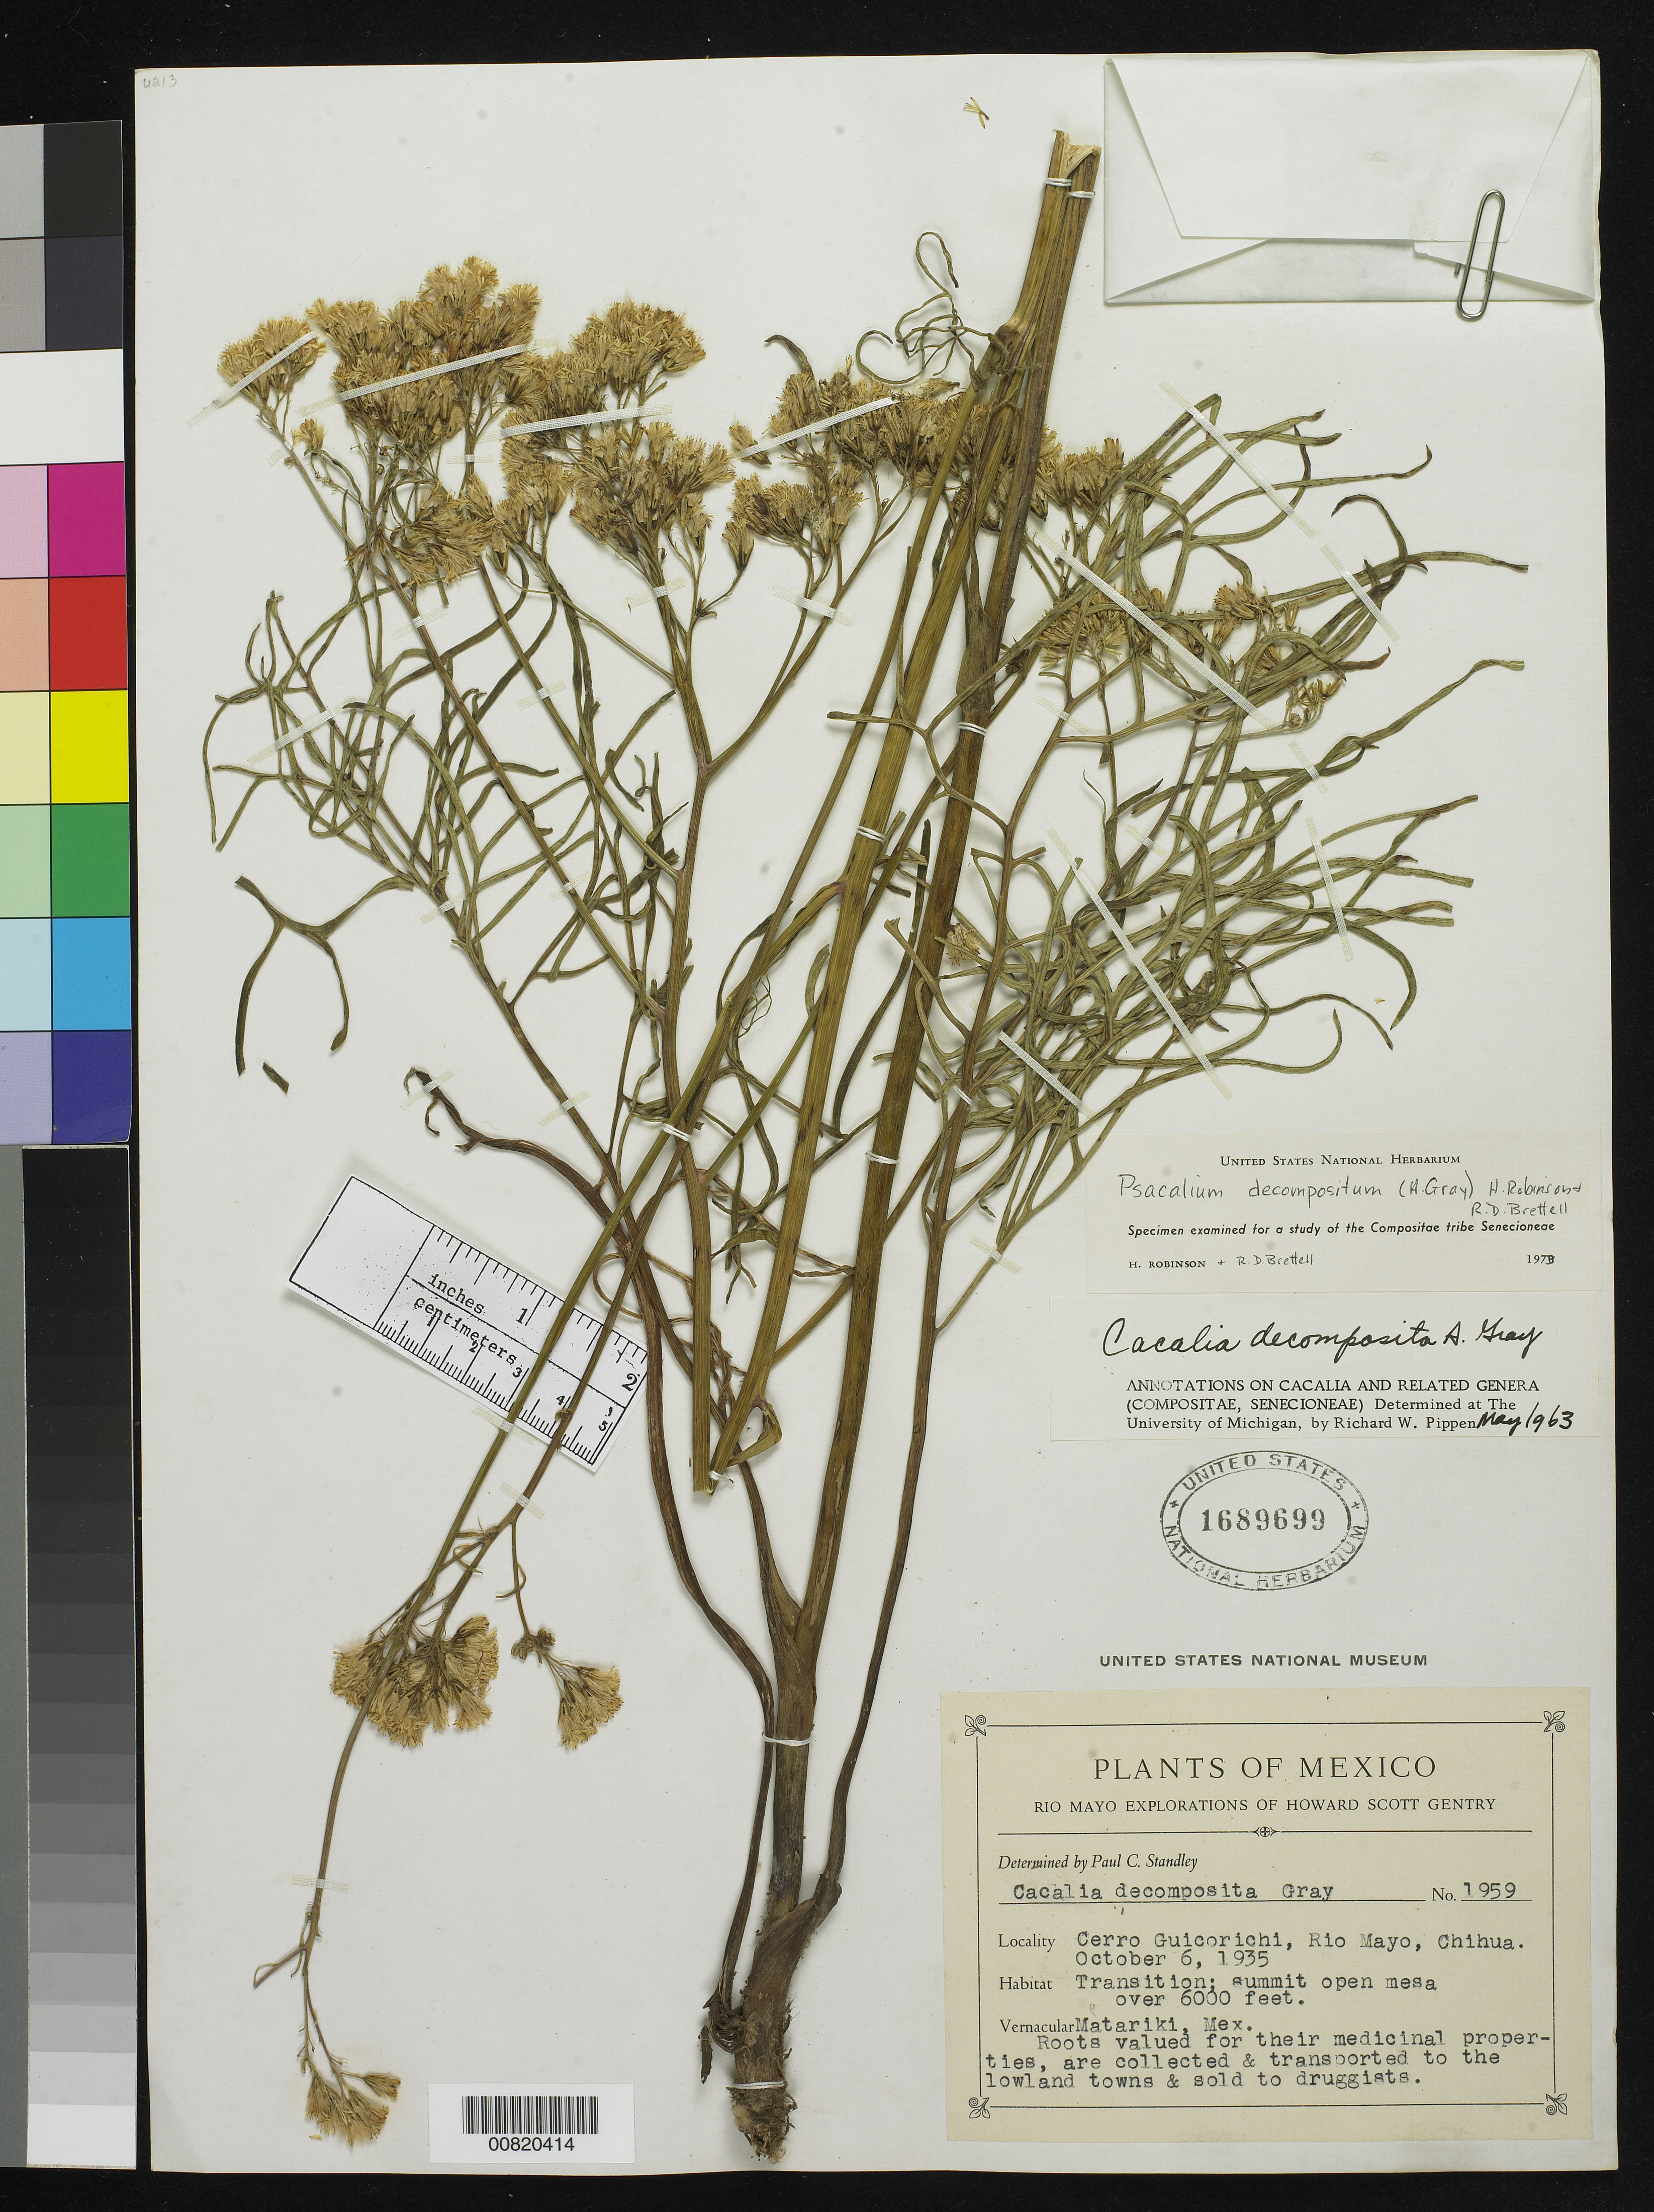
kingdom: Plantae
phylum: Tracheophyta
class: Magnoliopsida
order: Asterales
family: Asteraceae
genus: Psacalium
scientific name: Psacalium decompositum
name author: (A. Gray) H. Rob. & Brettell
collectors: H. S. Gentry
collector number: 1959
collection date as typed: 06 Oct 1935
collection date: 1935-10-06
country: Mexico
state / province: Chihuahua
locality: Cerro Guicorichi, Rio Mayo, Chihuahua.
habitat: Transition; summit open mesa.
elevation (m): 1829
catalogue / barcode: US 1689699